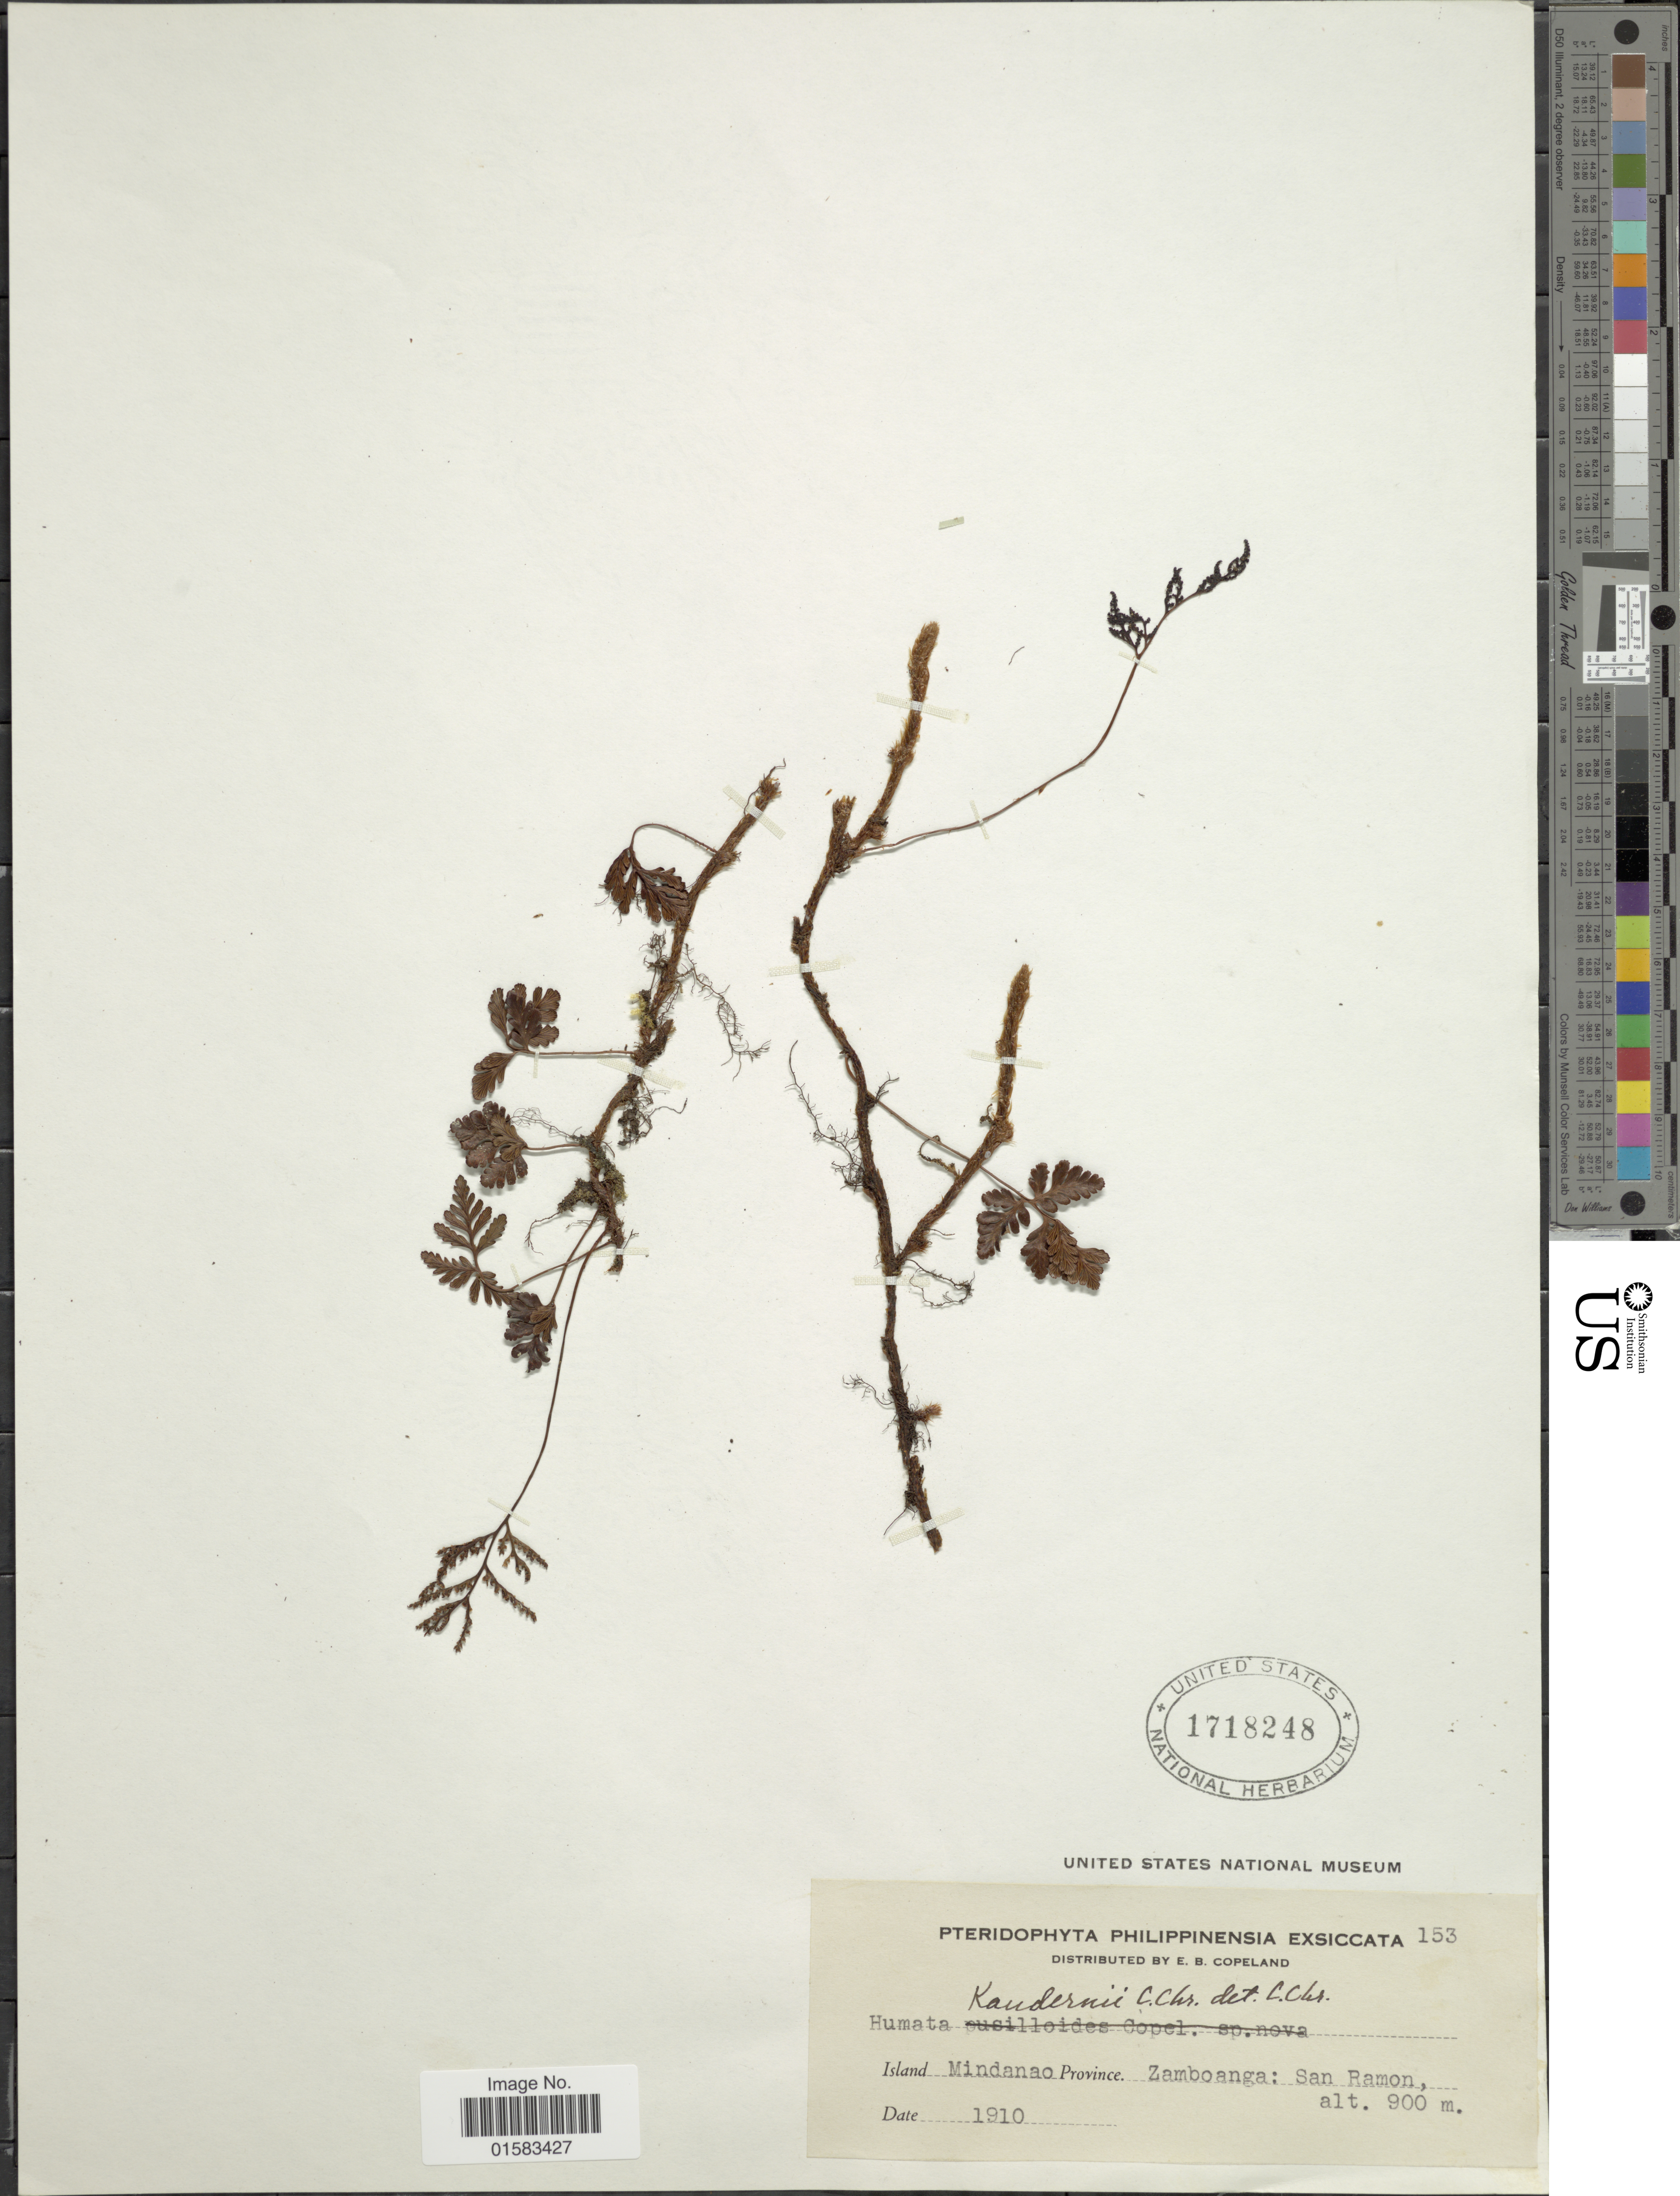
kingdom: Plantae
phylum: Tracheophyta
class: Polypodiopsida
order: Polypodiales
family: Davalliaceae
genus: Davallia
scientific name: Davallia repens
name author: (L. f.) Kuhn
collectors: E. B. Copeland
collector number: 153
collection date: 1910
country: Philippines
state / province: Zamboanga Peninsula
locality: Mindanao, Zamboanga: San Ramon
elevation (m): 900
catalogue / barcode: US 1718248